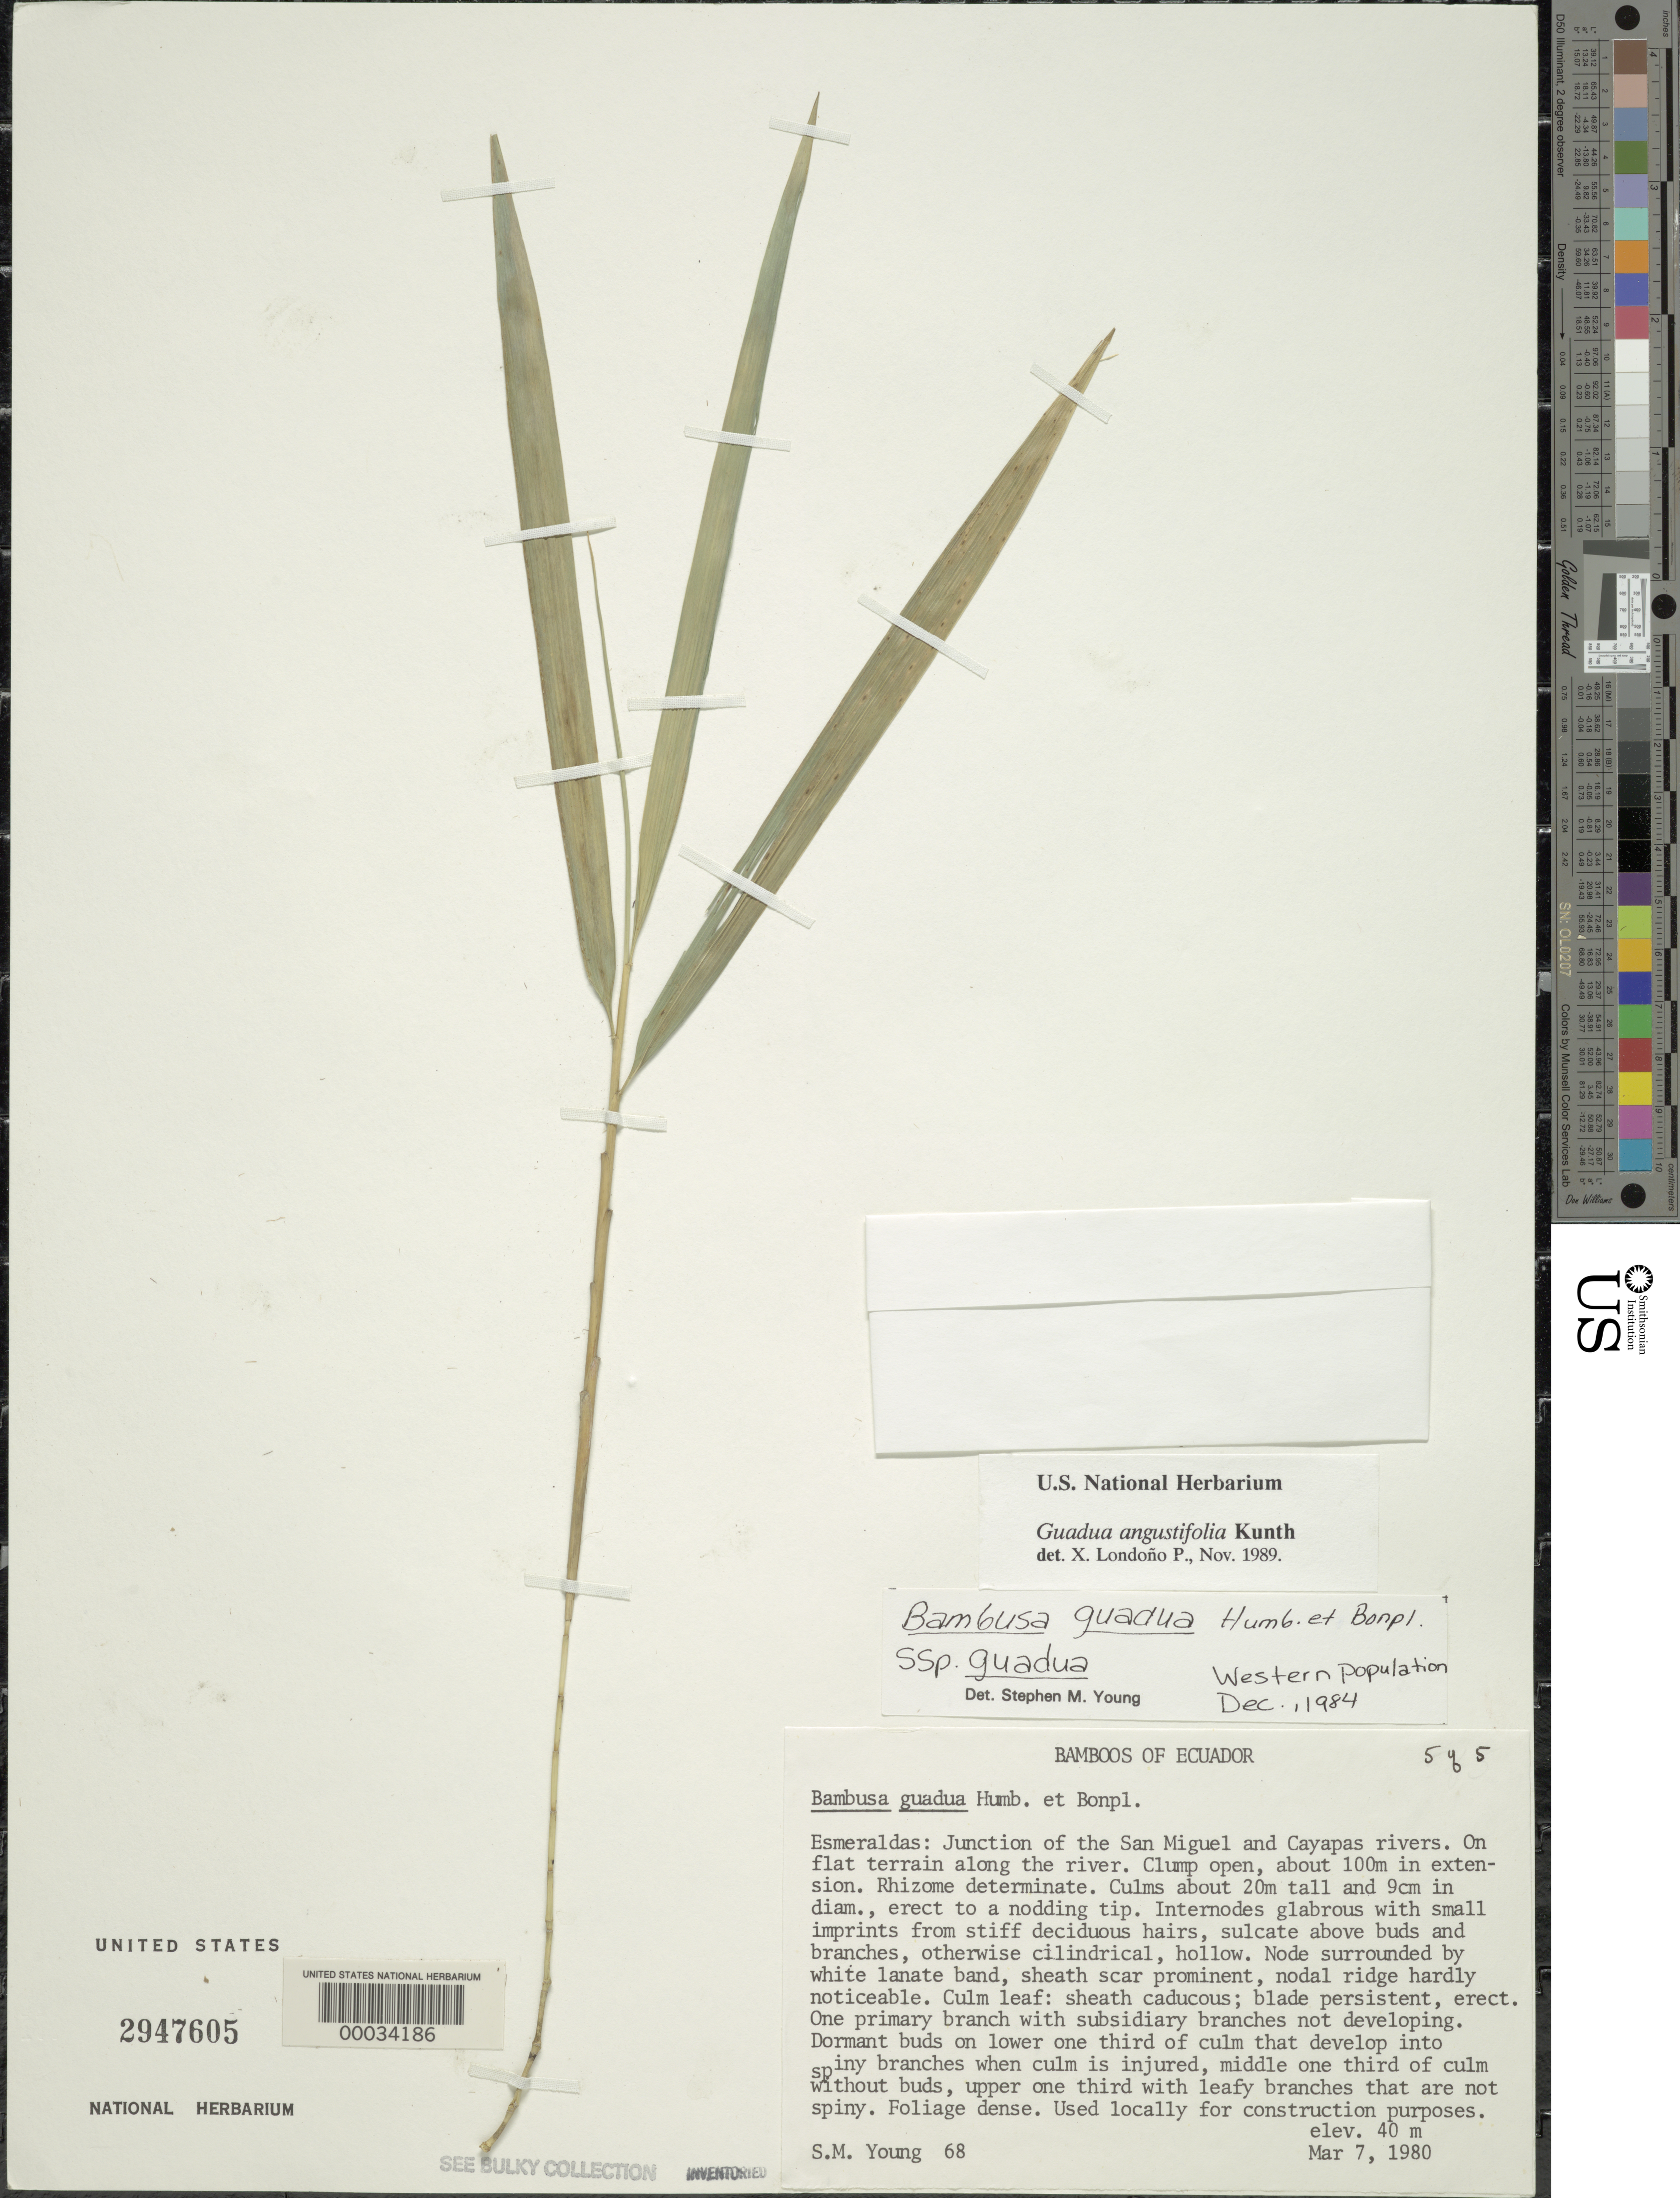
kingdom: Plantae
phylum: Tracheophyta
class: Liliopsida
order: Poales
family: Poaceae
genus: Guadua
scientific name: Guadua angustifolia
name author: Kunth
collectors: S. Young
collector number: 68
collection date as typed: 07 Mar 1980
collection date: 1980-03-07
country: Ecuador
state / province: Esmeraldas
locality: Sal Miguel-Cayapas River jct.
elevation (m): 40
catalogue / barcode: US 2947605